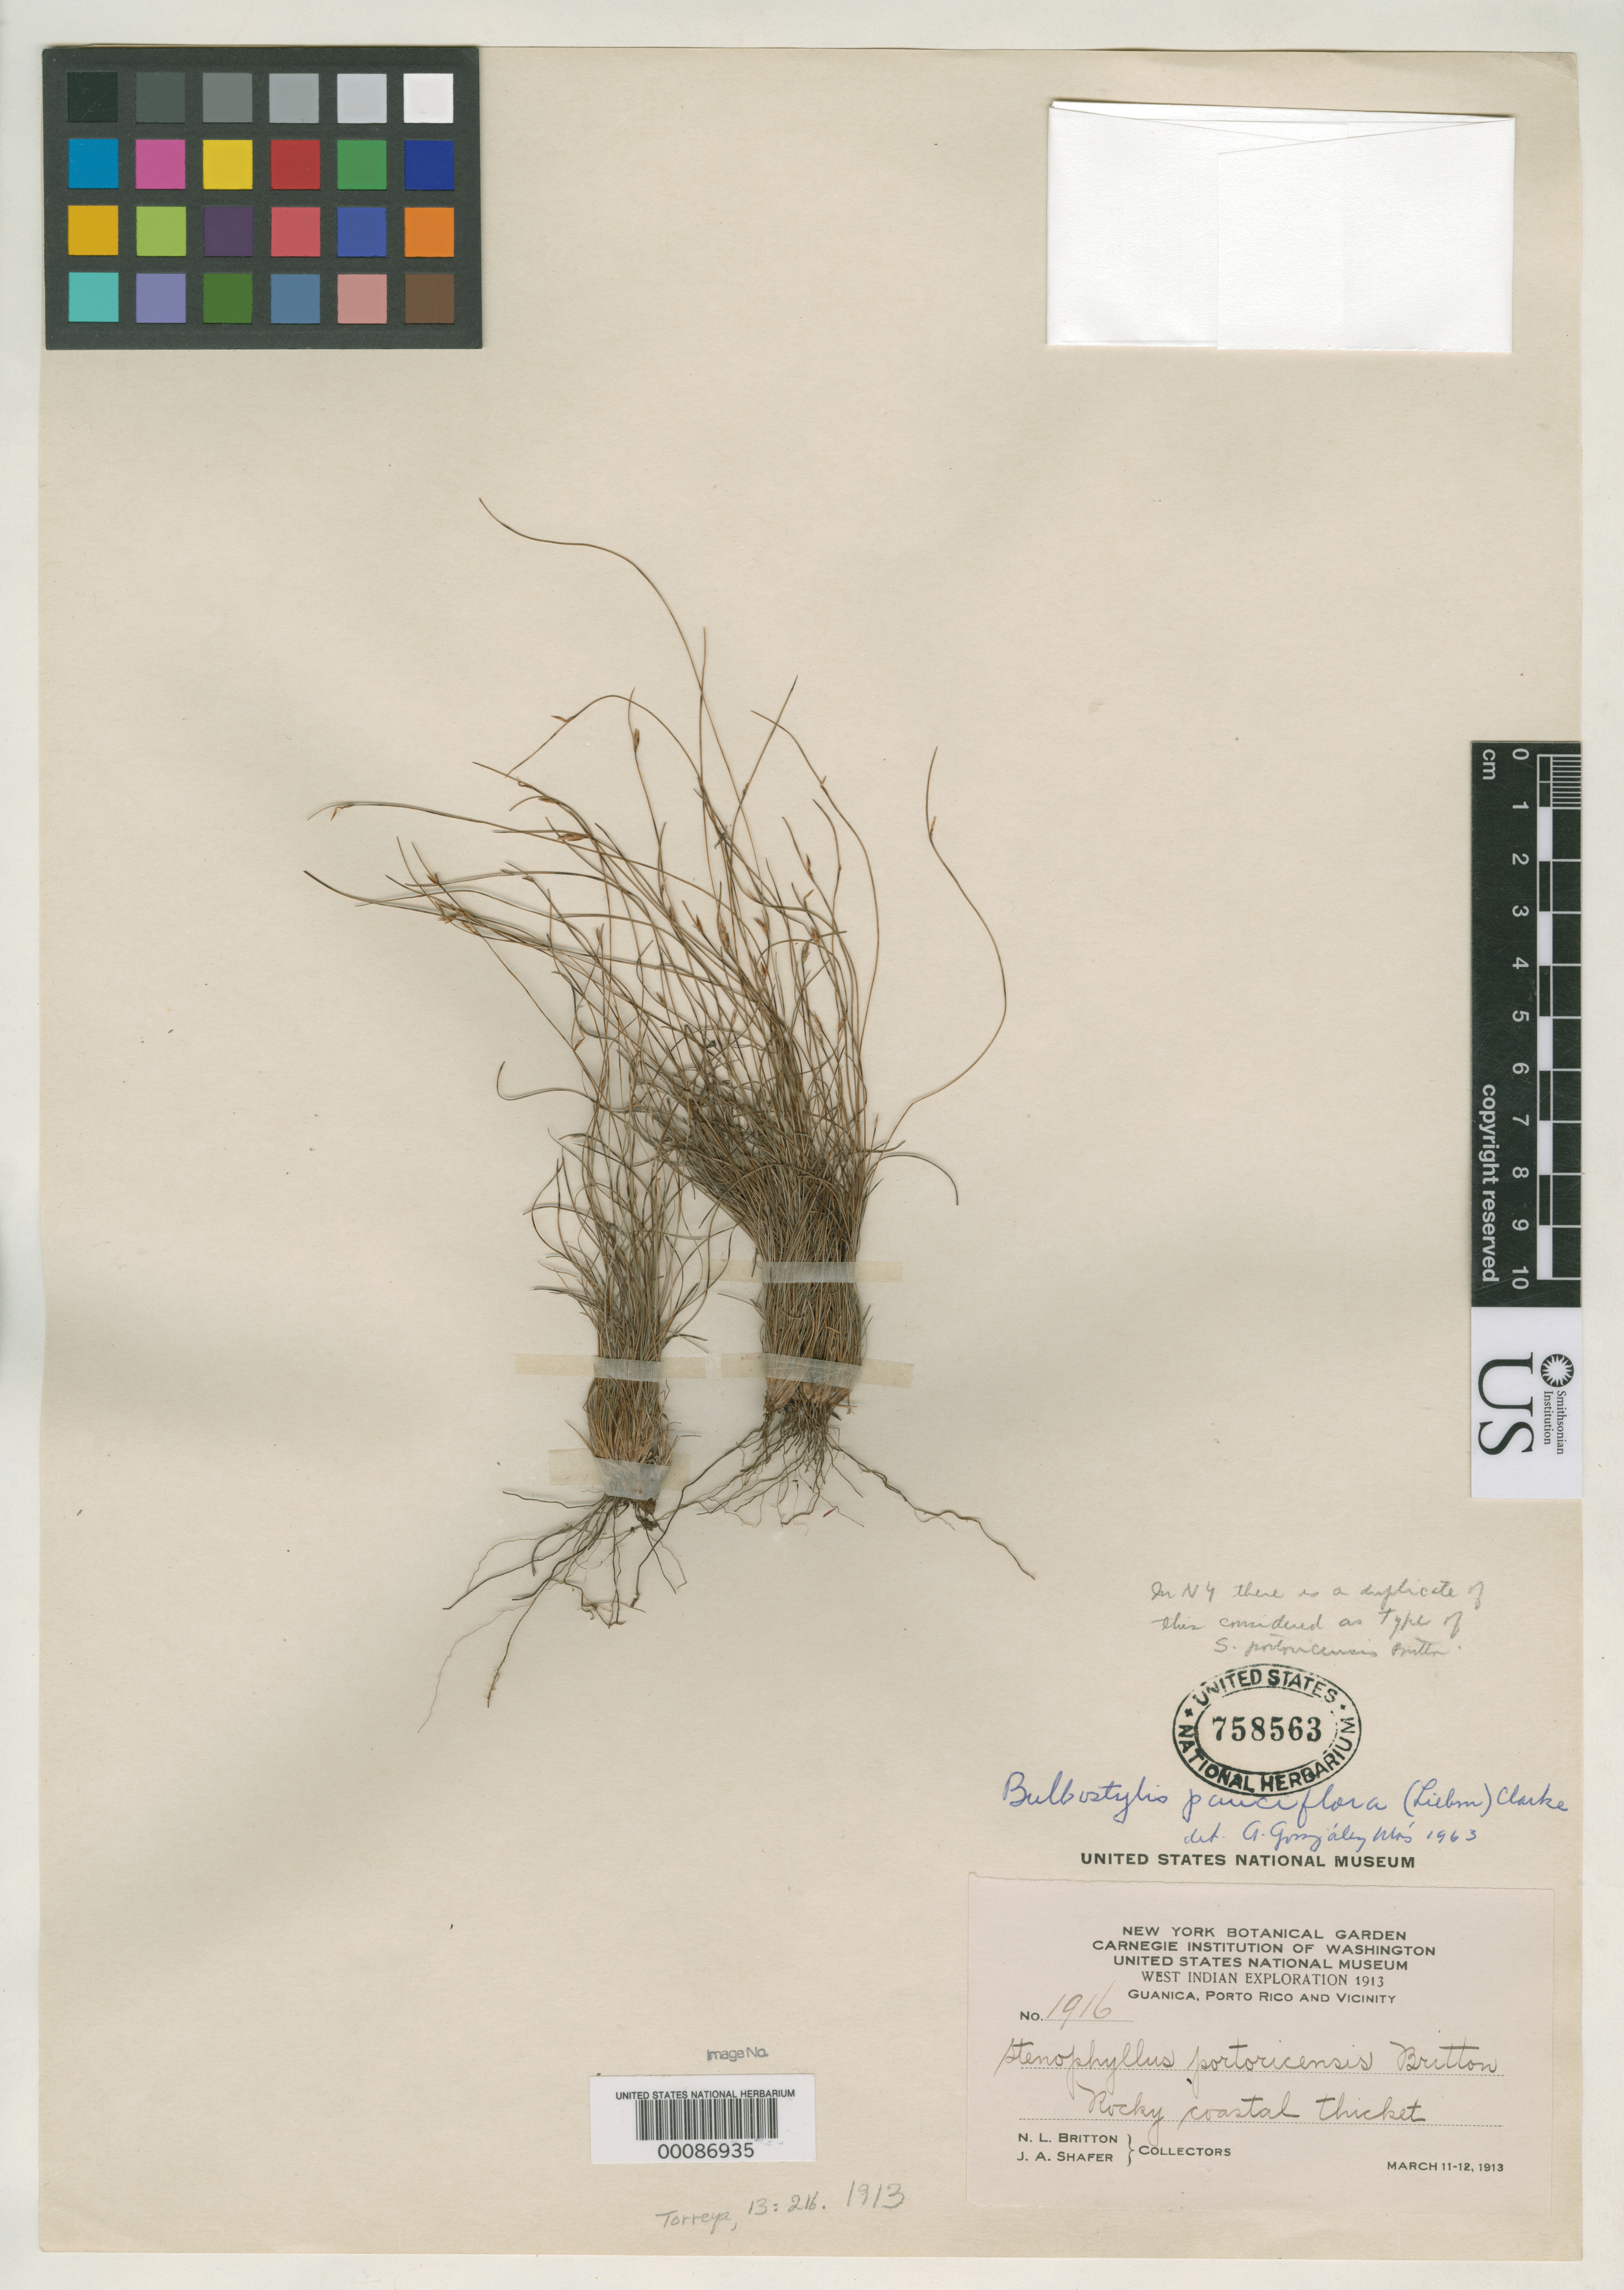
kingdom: Plantae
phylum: Tracheophyta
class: Liliopsida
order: Poales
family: Cyperaceae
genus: Stenophyllus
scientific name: Stenophyllus portoricensis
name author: Britton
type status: Isotype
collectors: N. Britton & J. A. Shafer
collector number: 1916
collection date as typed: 11 Mar 1913 to 12 Mar 1913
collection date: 1913-03-11/1913-03-12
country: Puerto Rico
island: Greater Antilles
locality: Near Guanica.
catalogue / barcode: US 758563